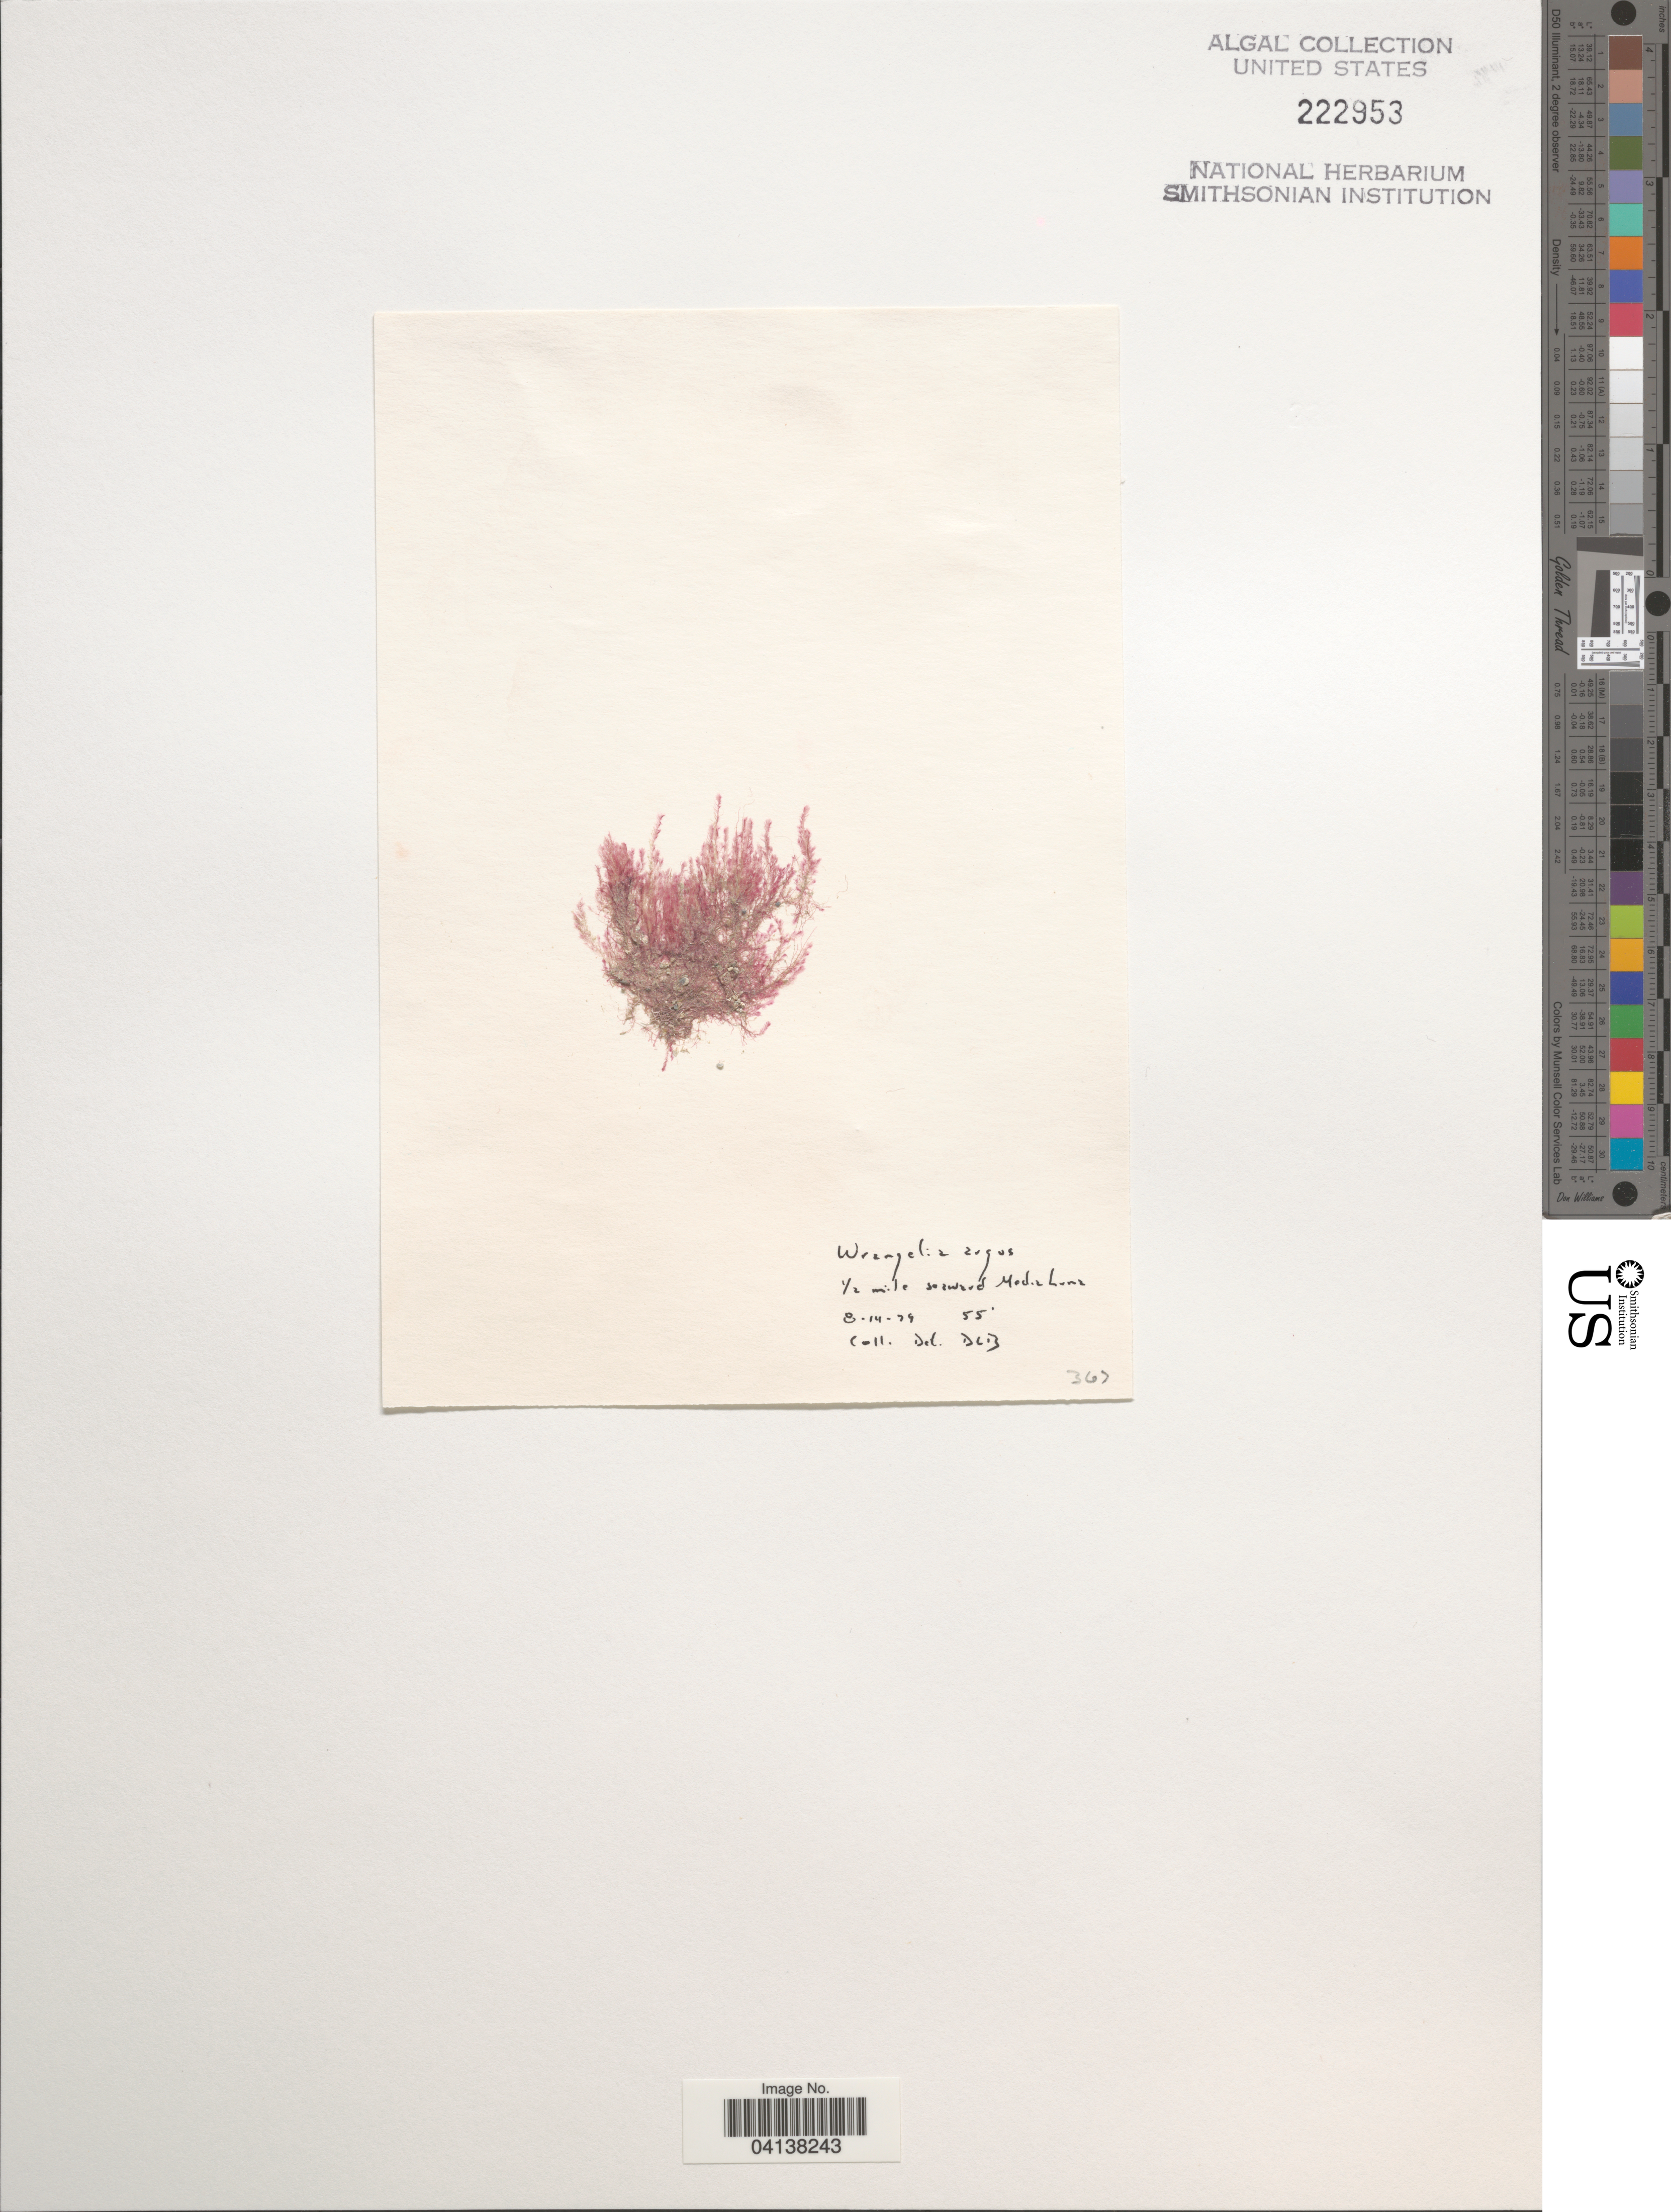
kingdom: Plantae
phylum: Rhodophyta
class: Florideophyceae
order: Ceramiales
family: Wrangeliaceae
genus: Wrangelia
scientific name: Wrangelia argus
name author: (Mont.) Mont.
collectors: D. L. B.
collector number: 367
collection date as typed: Transcribed d/m/y: 14/8/79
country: Puerto Rico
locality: ½ mile seaward Media Luna.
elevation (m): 17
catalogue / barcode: US 222953